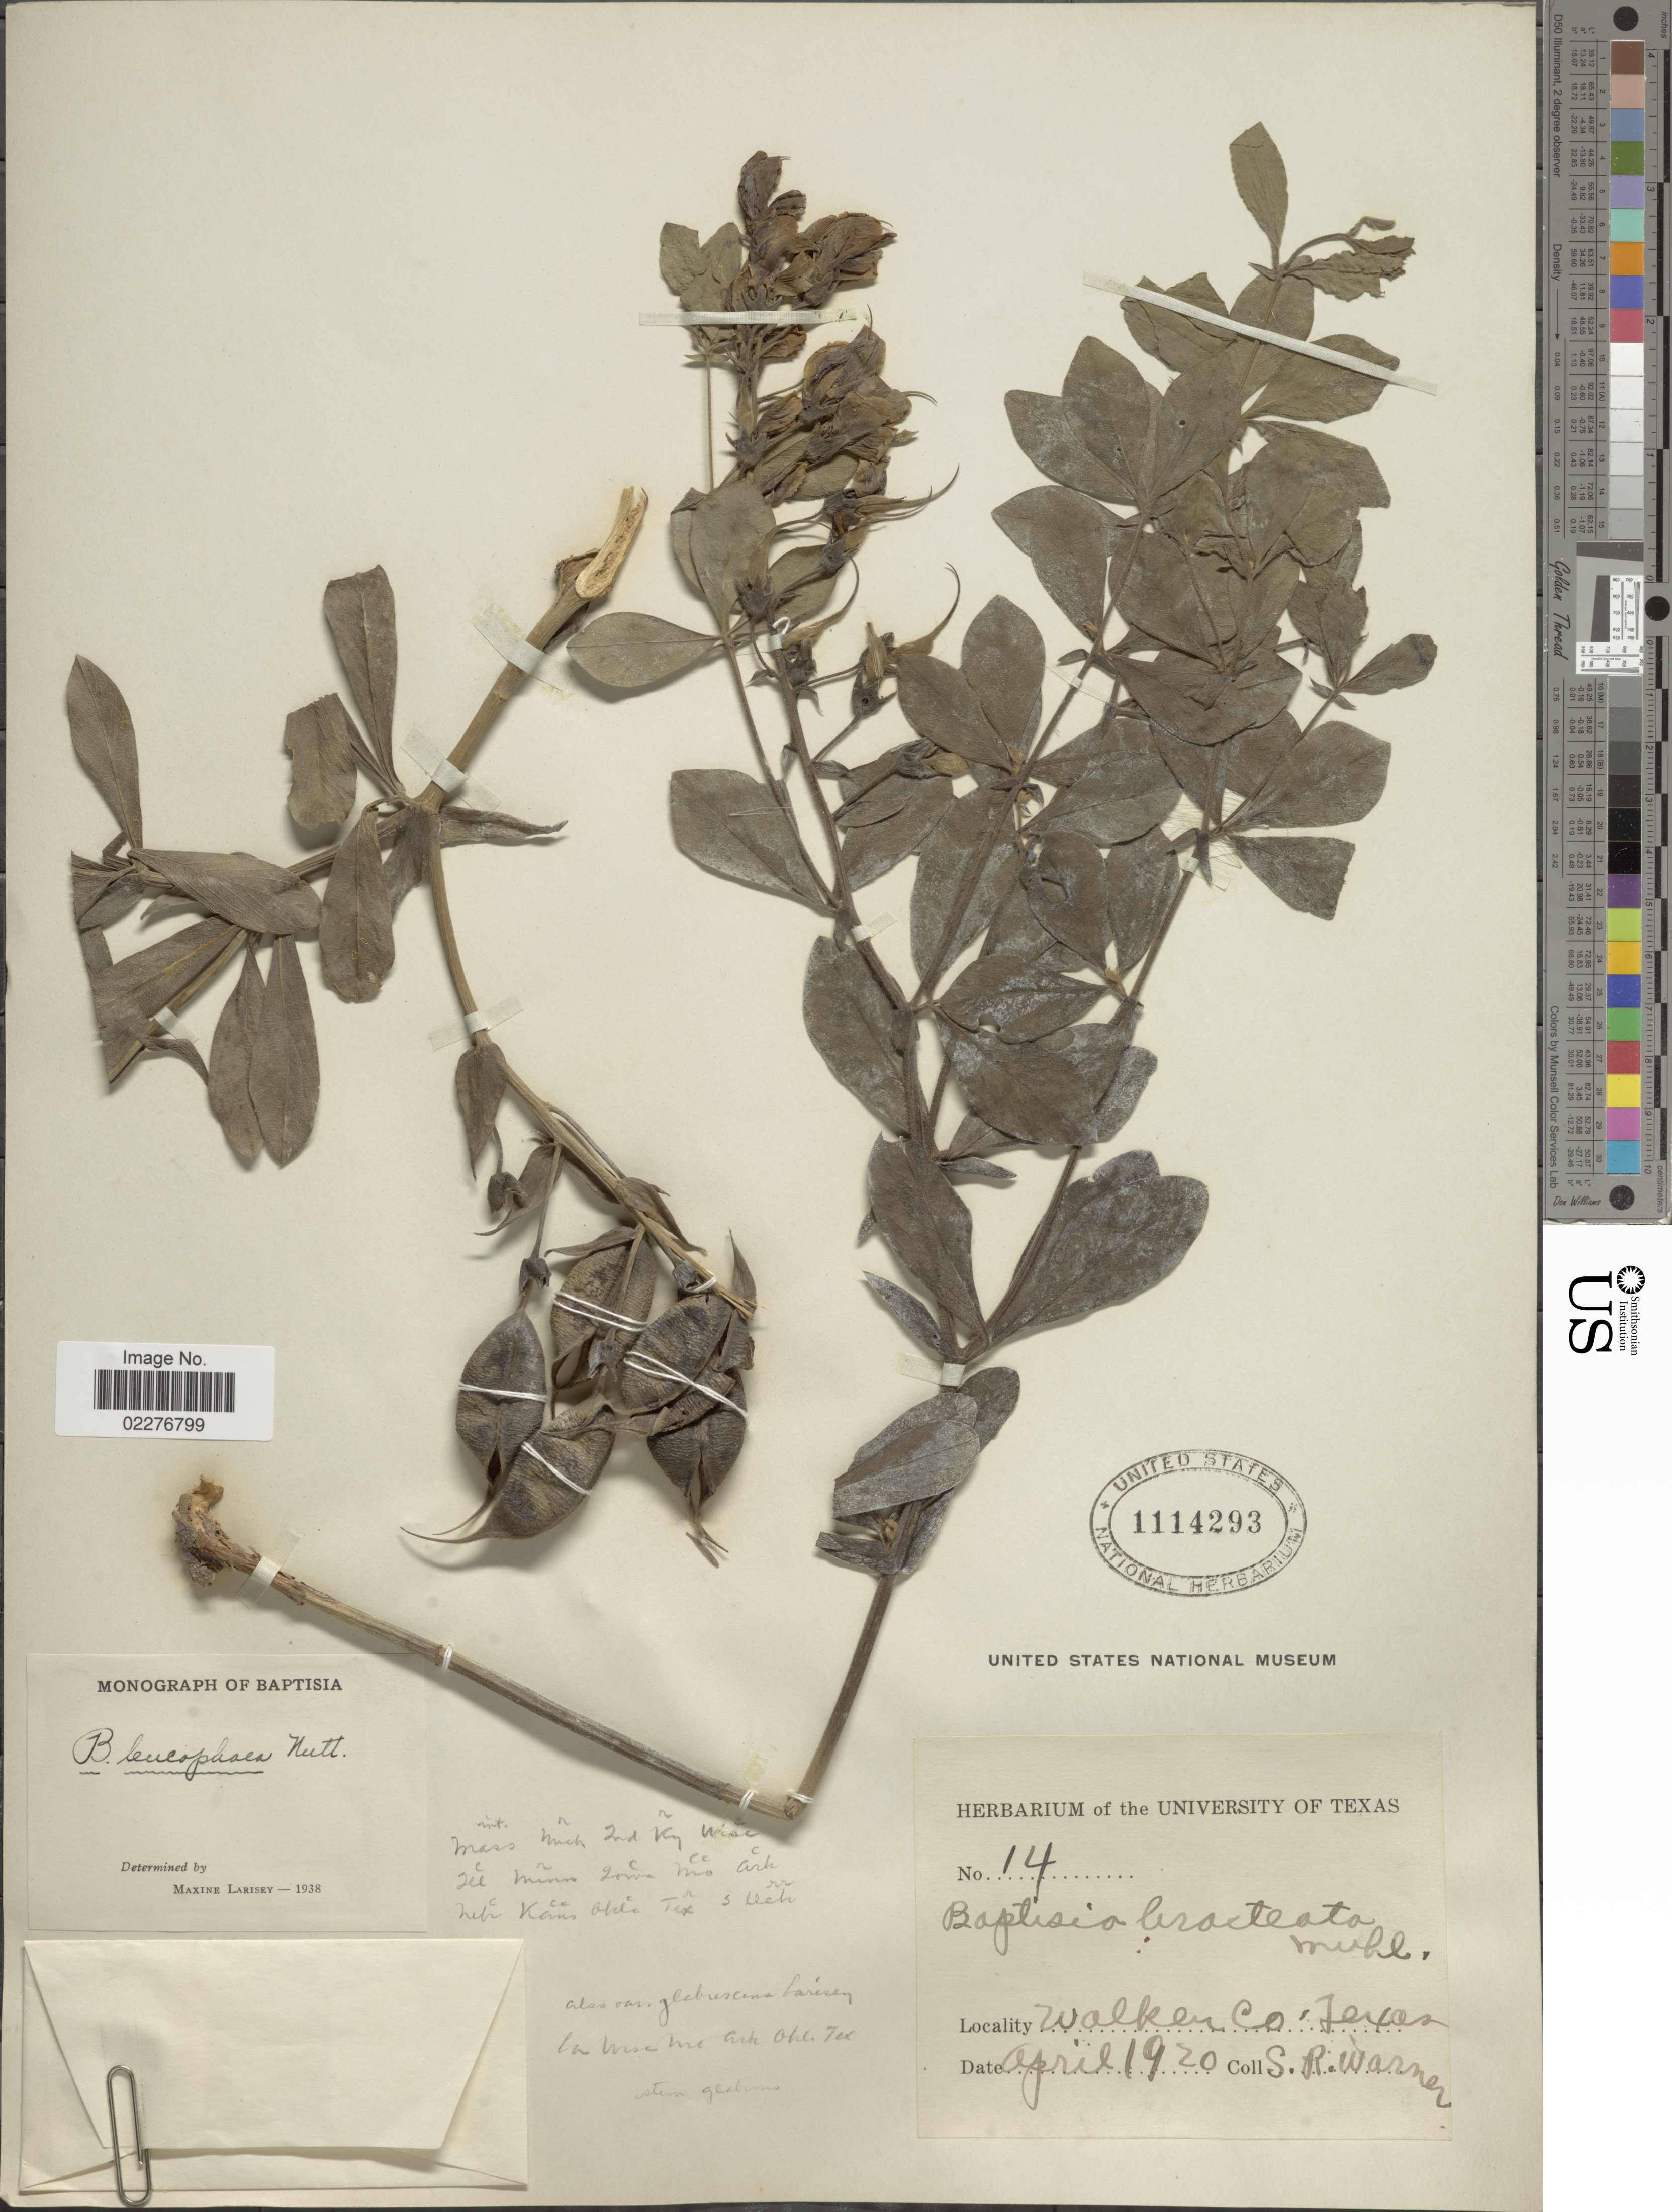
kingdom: Plantae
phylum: Tracheophyta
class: Magnoliopsida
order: Fabales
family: Fabaceae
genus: Baptisia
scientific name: Baptisia leucophaea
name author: Nutt.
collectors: S. Warner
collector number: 14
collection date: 1920-04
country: United States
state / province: Texas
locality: Walker Co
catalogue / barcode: US 1114293